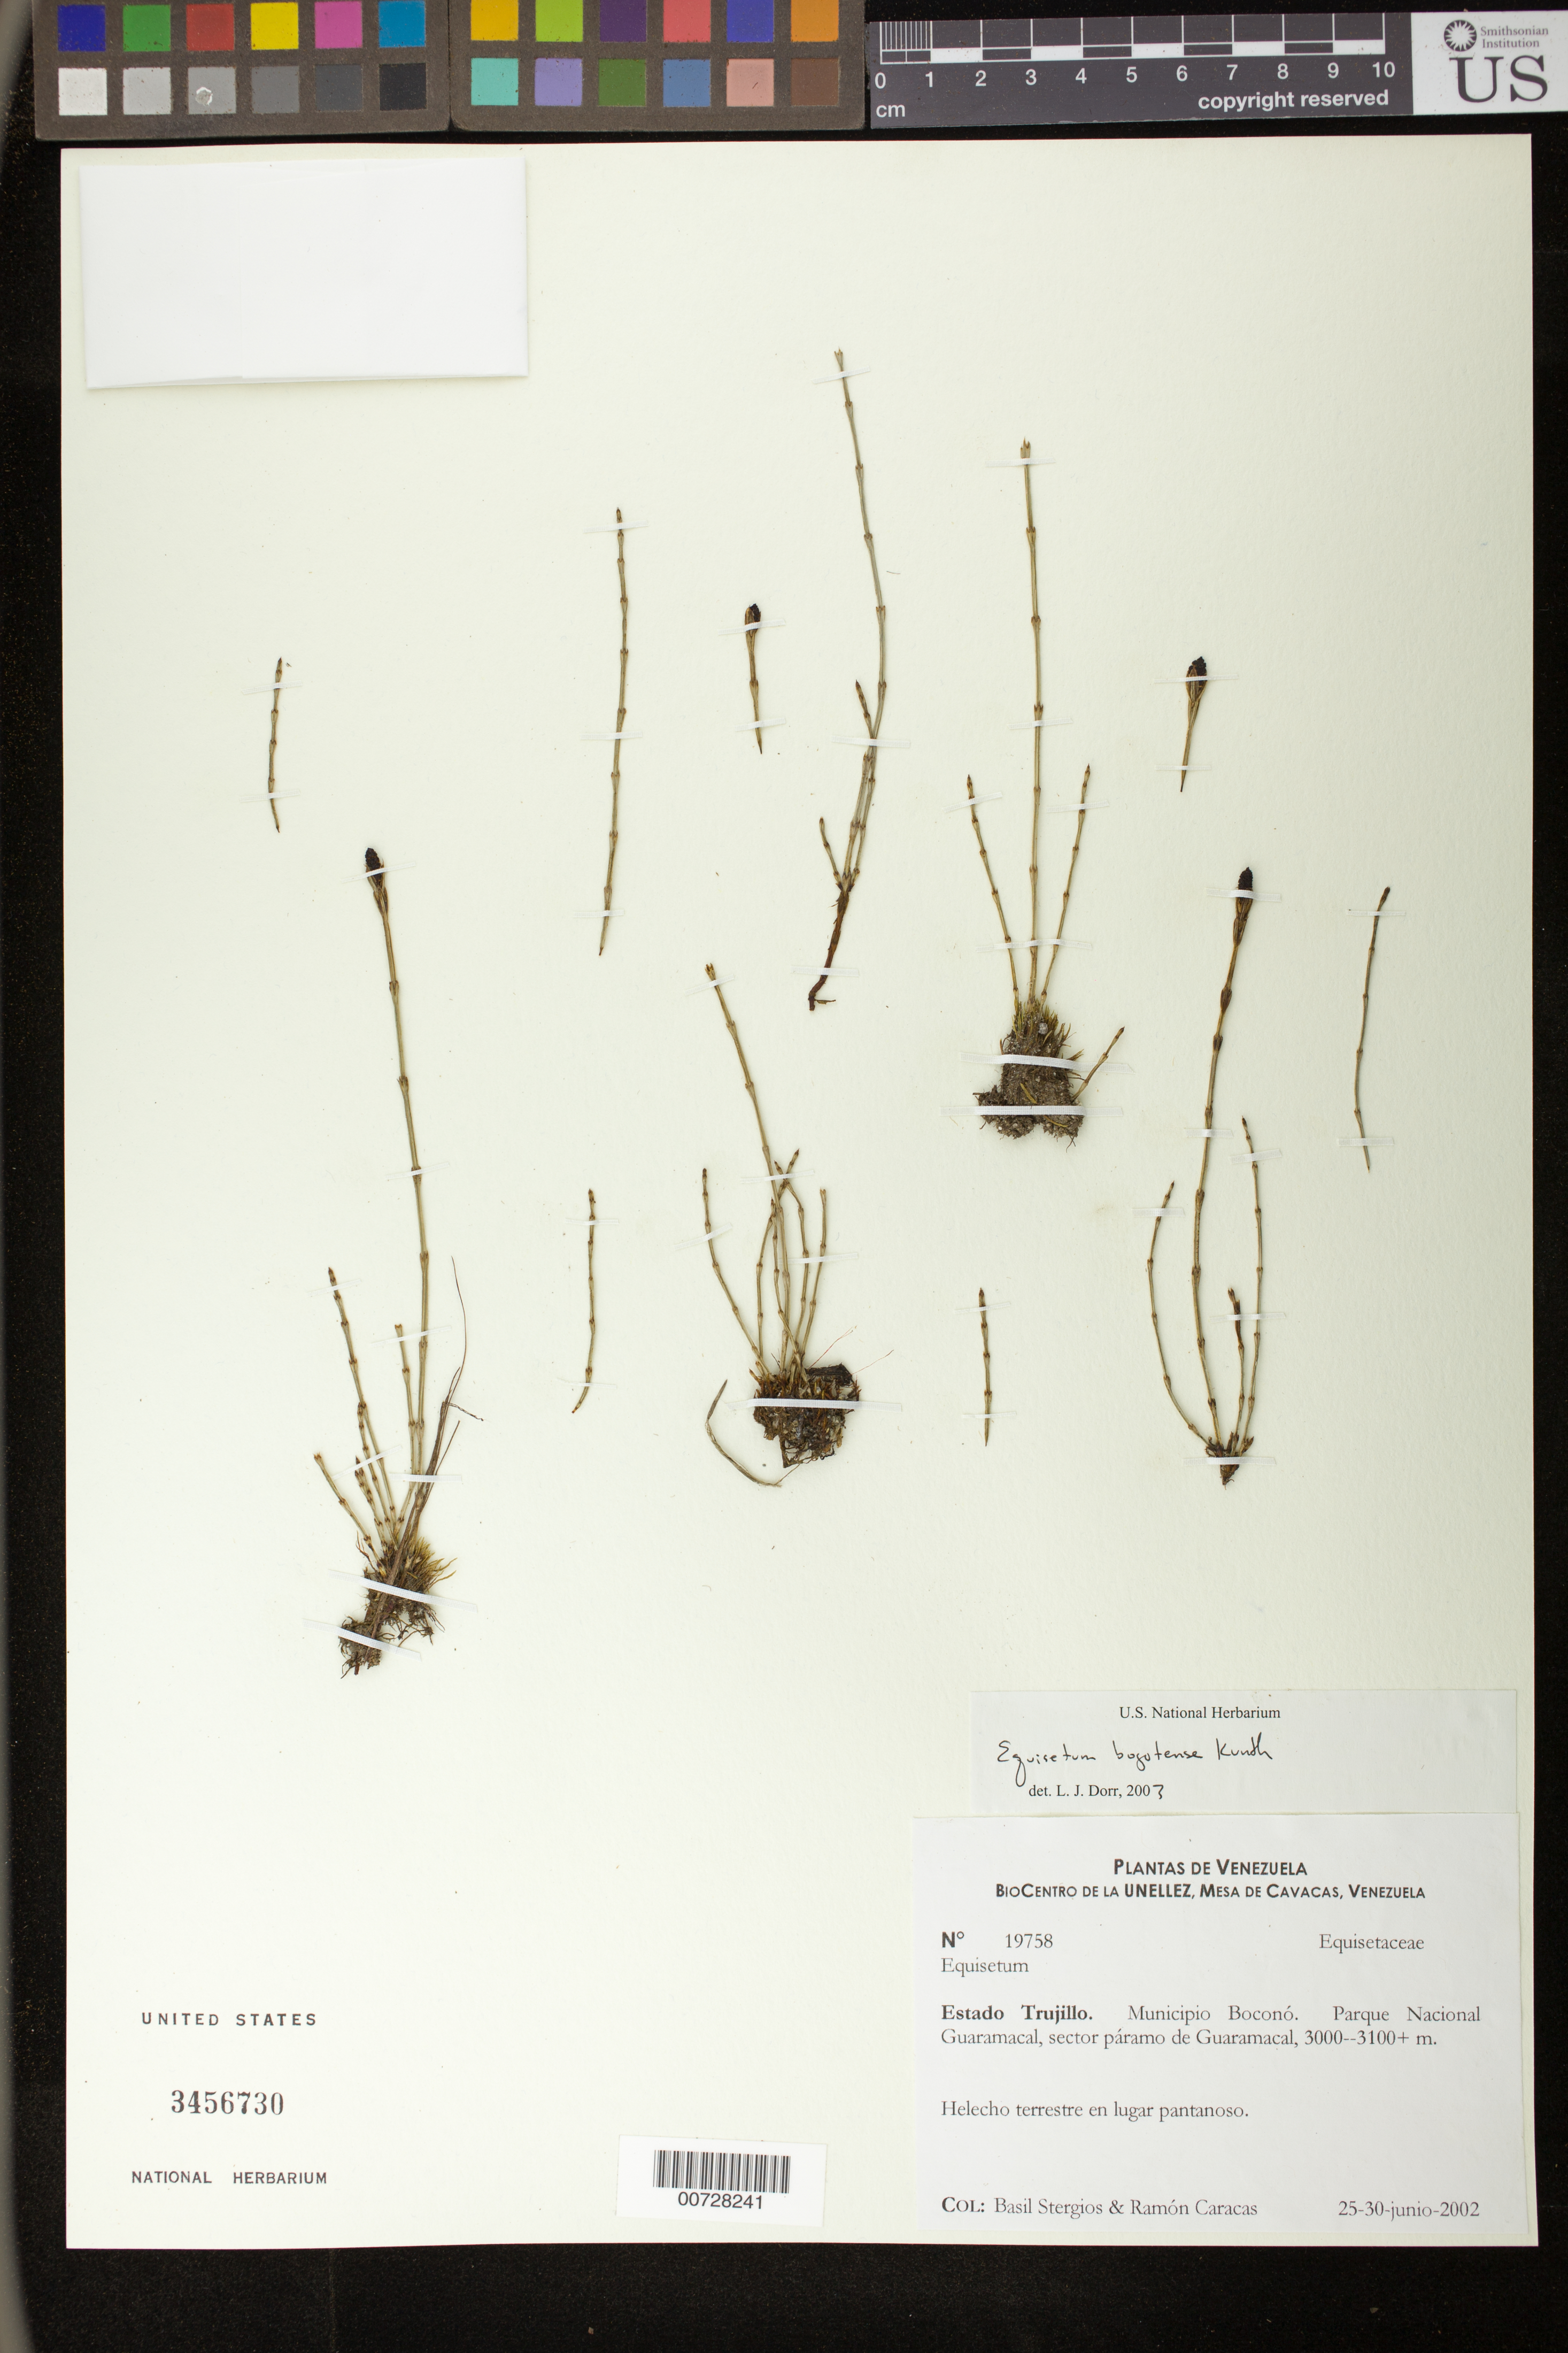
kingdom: Plantae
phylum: Tracheophyta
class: Polypodiopsida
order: Equisetales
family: Equisetaceae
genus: Equisetum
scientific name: Equisetum bogotense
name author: Kunth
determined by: Dorr, L. J., (BOT), Smithsonian Institution - National Museum of Natural History (UNITED STATES)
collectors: B. G. Stergios & R. Caracas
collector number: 19758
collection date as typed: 25 Jun 2002 to 30 Jun 2002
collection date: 2002-06-25/2002-06-30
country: Venezuela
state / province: Trujillo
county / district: Boconó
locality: Parque Nacional Guaramacal, páramo de Guaramacal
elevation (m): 3000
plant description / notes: PORT, US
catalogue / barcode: US 3456730